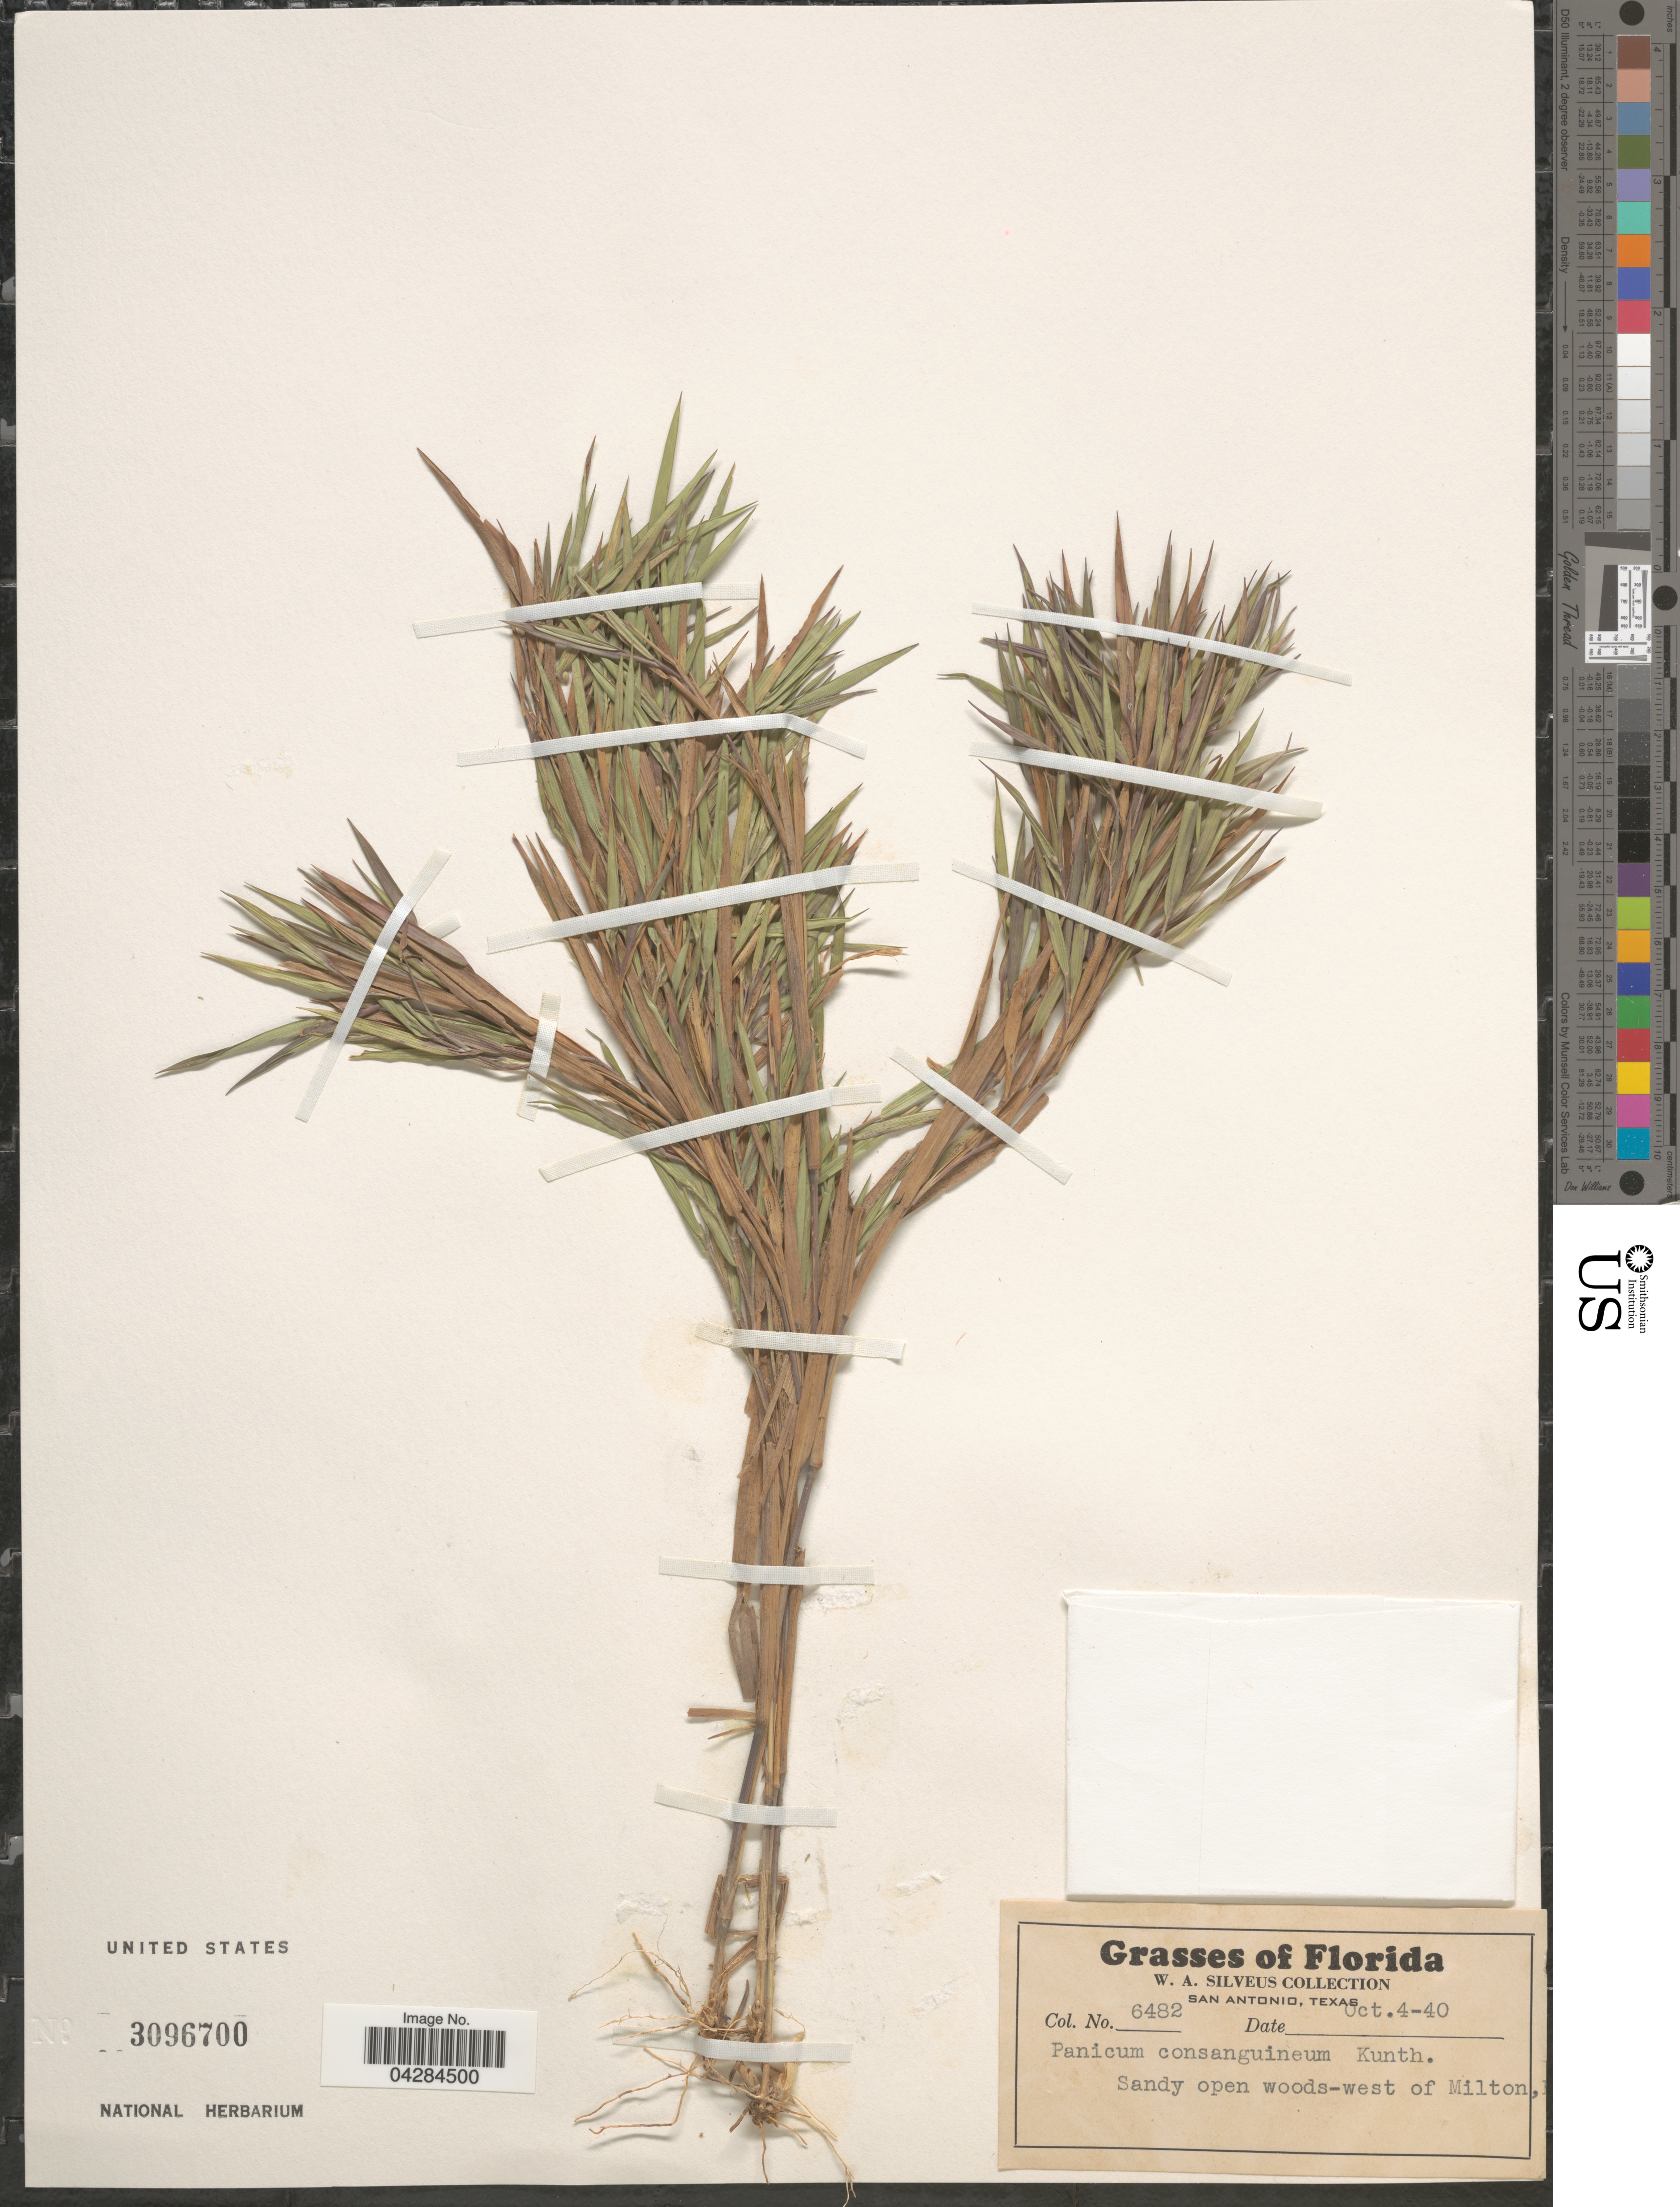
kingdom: Plantae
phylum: Tracheophyta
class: Liliopsida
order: Poales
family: Poaceae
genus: Dichanthelium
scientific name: Dichanthelium ovale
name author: (Elliott) Gould & C.A. Clark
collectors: W. Silveus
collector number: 6482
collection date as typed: Transcribed d/m/y: 4/10/40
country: United States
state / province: Florida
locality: Sandy open woods-west of Milton.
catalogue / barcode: US 3096700